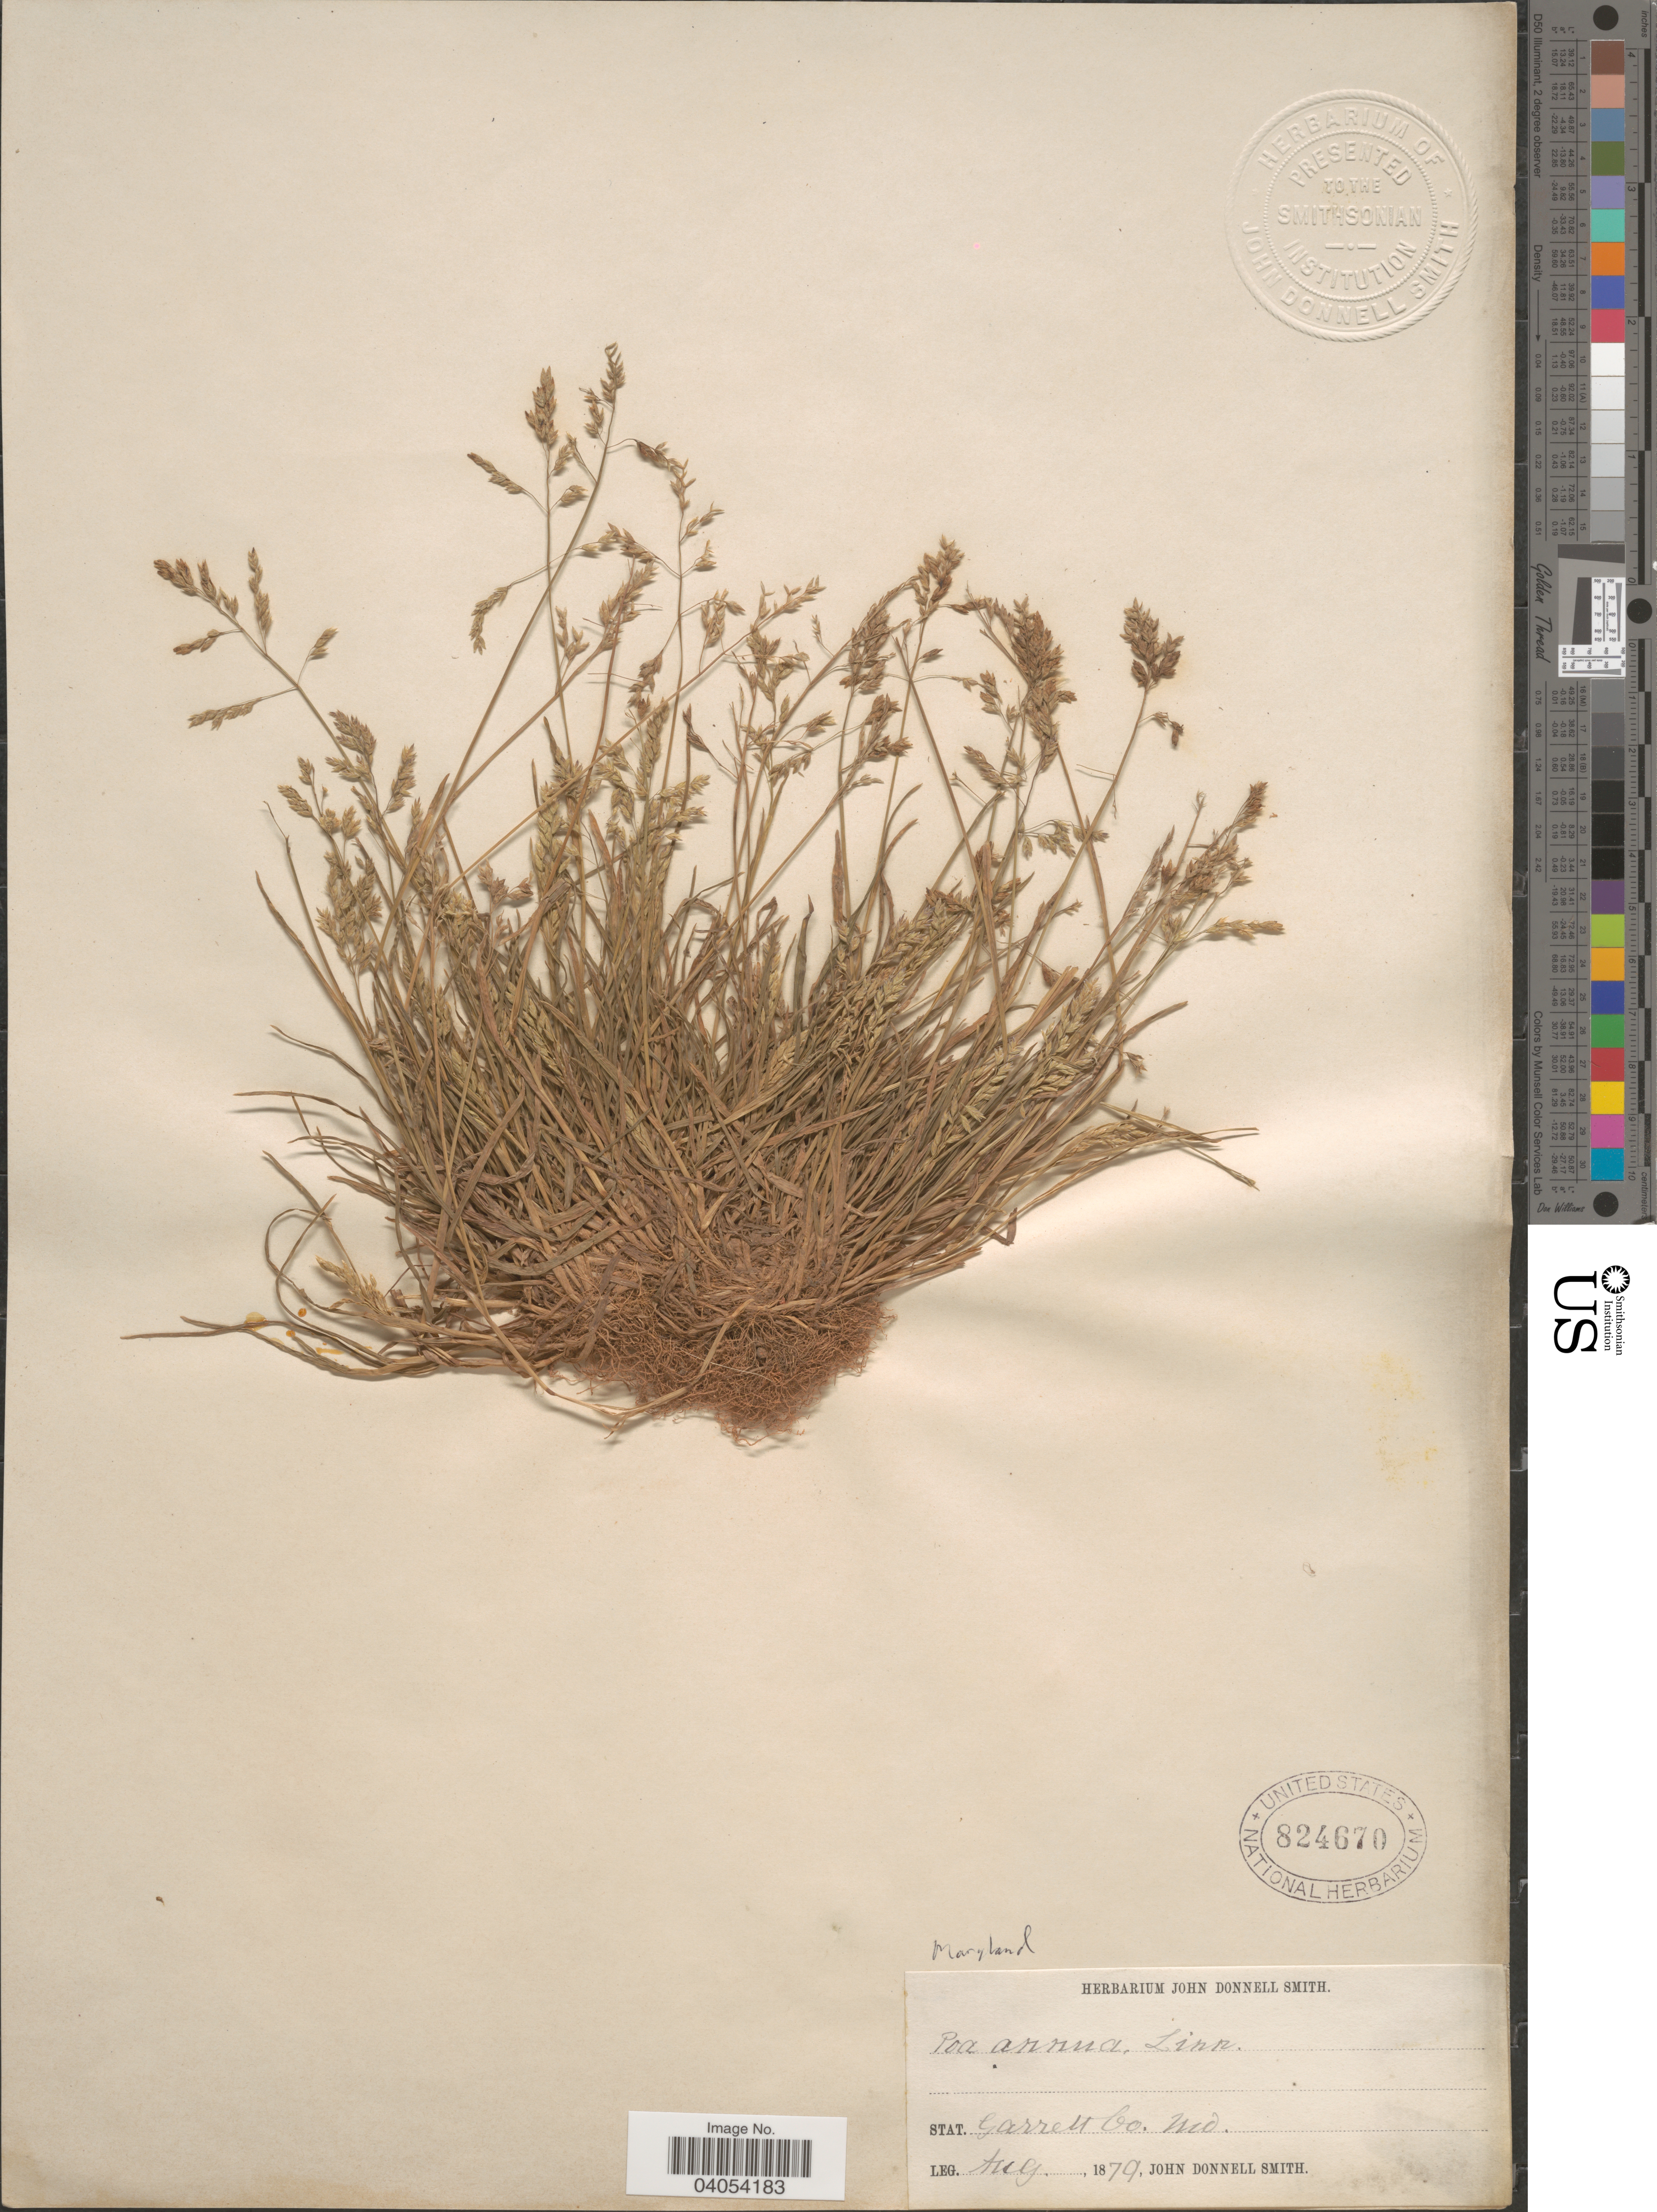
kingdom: Plantae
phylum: Tracheophyta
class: Liliopsida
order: Poales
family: Poaceae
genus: Poa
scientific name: Poa annua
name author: L.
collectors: J. Donnell Smith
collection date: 1879-08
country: United States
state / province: Maryland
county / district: Garrett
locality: Stat. Garrett Co.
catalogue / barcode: US 824670